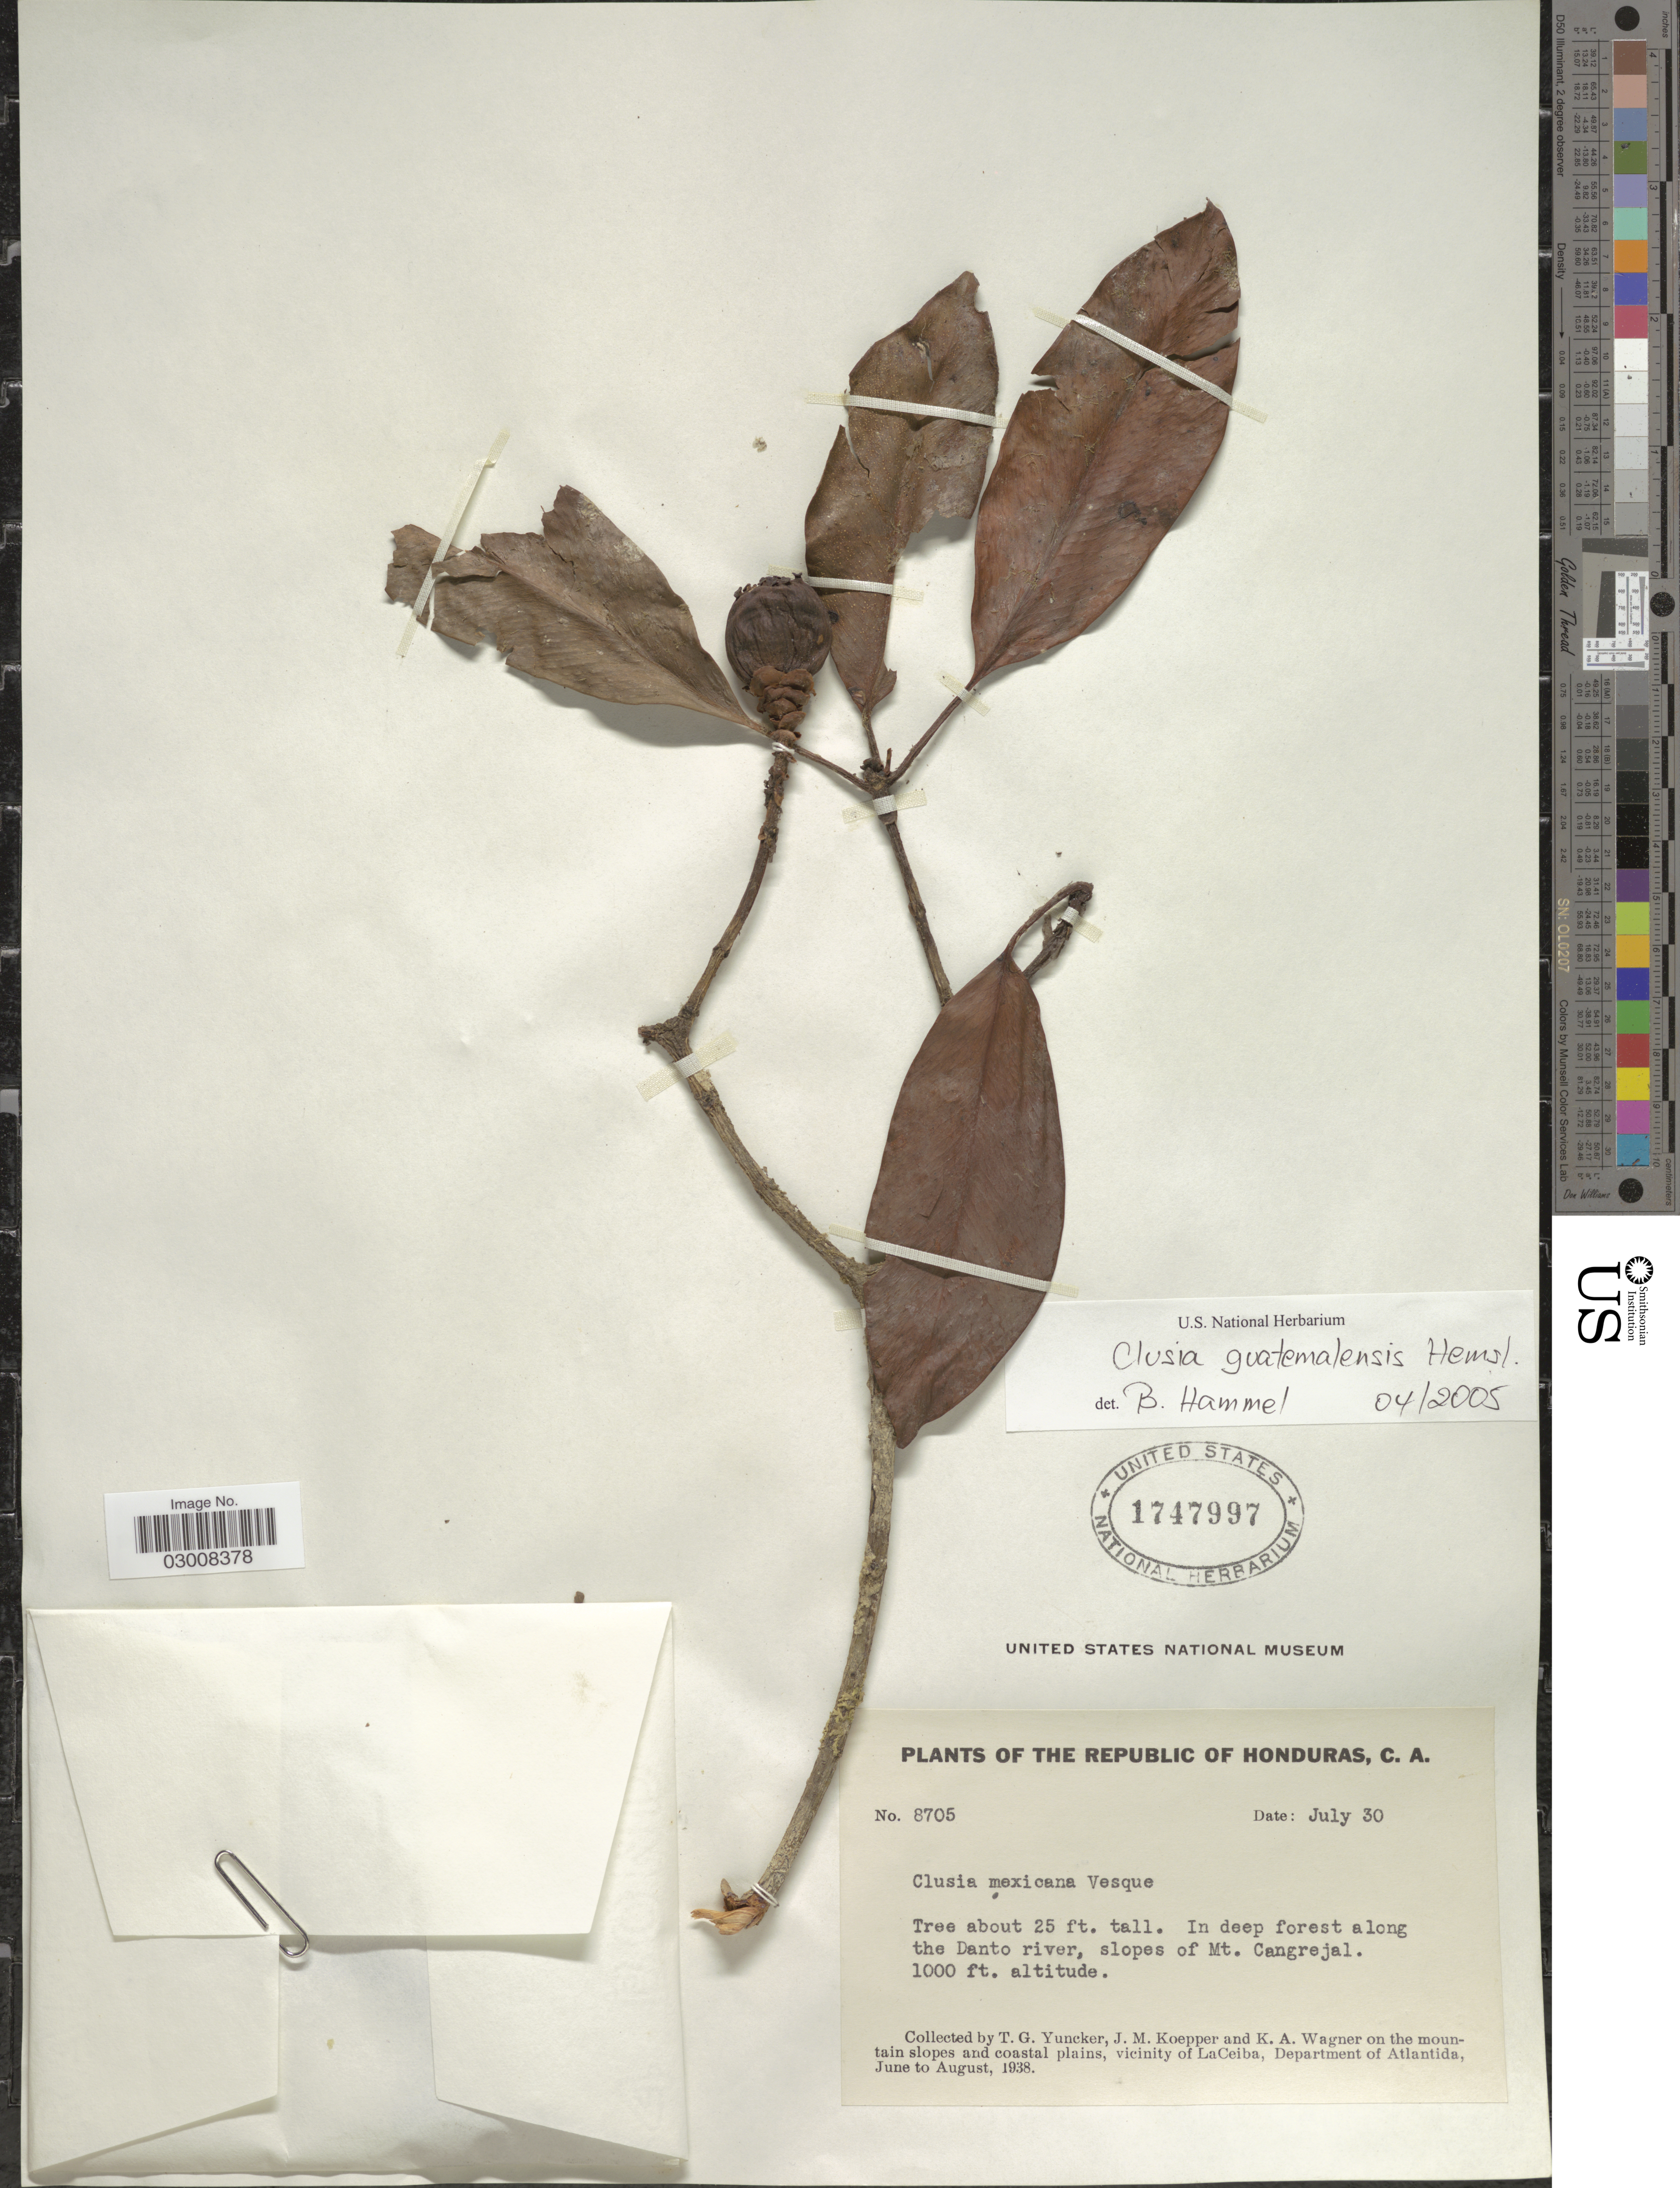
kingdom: Plantae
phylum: Tracheophyta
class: Magnoliopsida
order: Malpighiales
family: Clusiaceae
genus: Clusia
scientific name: Clusia guatemalensis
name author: Hemsl.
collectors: T. G. Yuncker, J. M. Koepper & K. A. Wagner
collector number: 8705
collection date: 1938-07-30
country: Honduras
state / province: Atlántida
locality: In deep forest along the Danto river, slopes of Mt. Cangrejal, On the mountain slopes and coastal plains, vicinity of LaCeiba, Department of Atlantida.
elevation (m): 305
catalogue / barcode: US 1747997